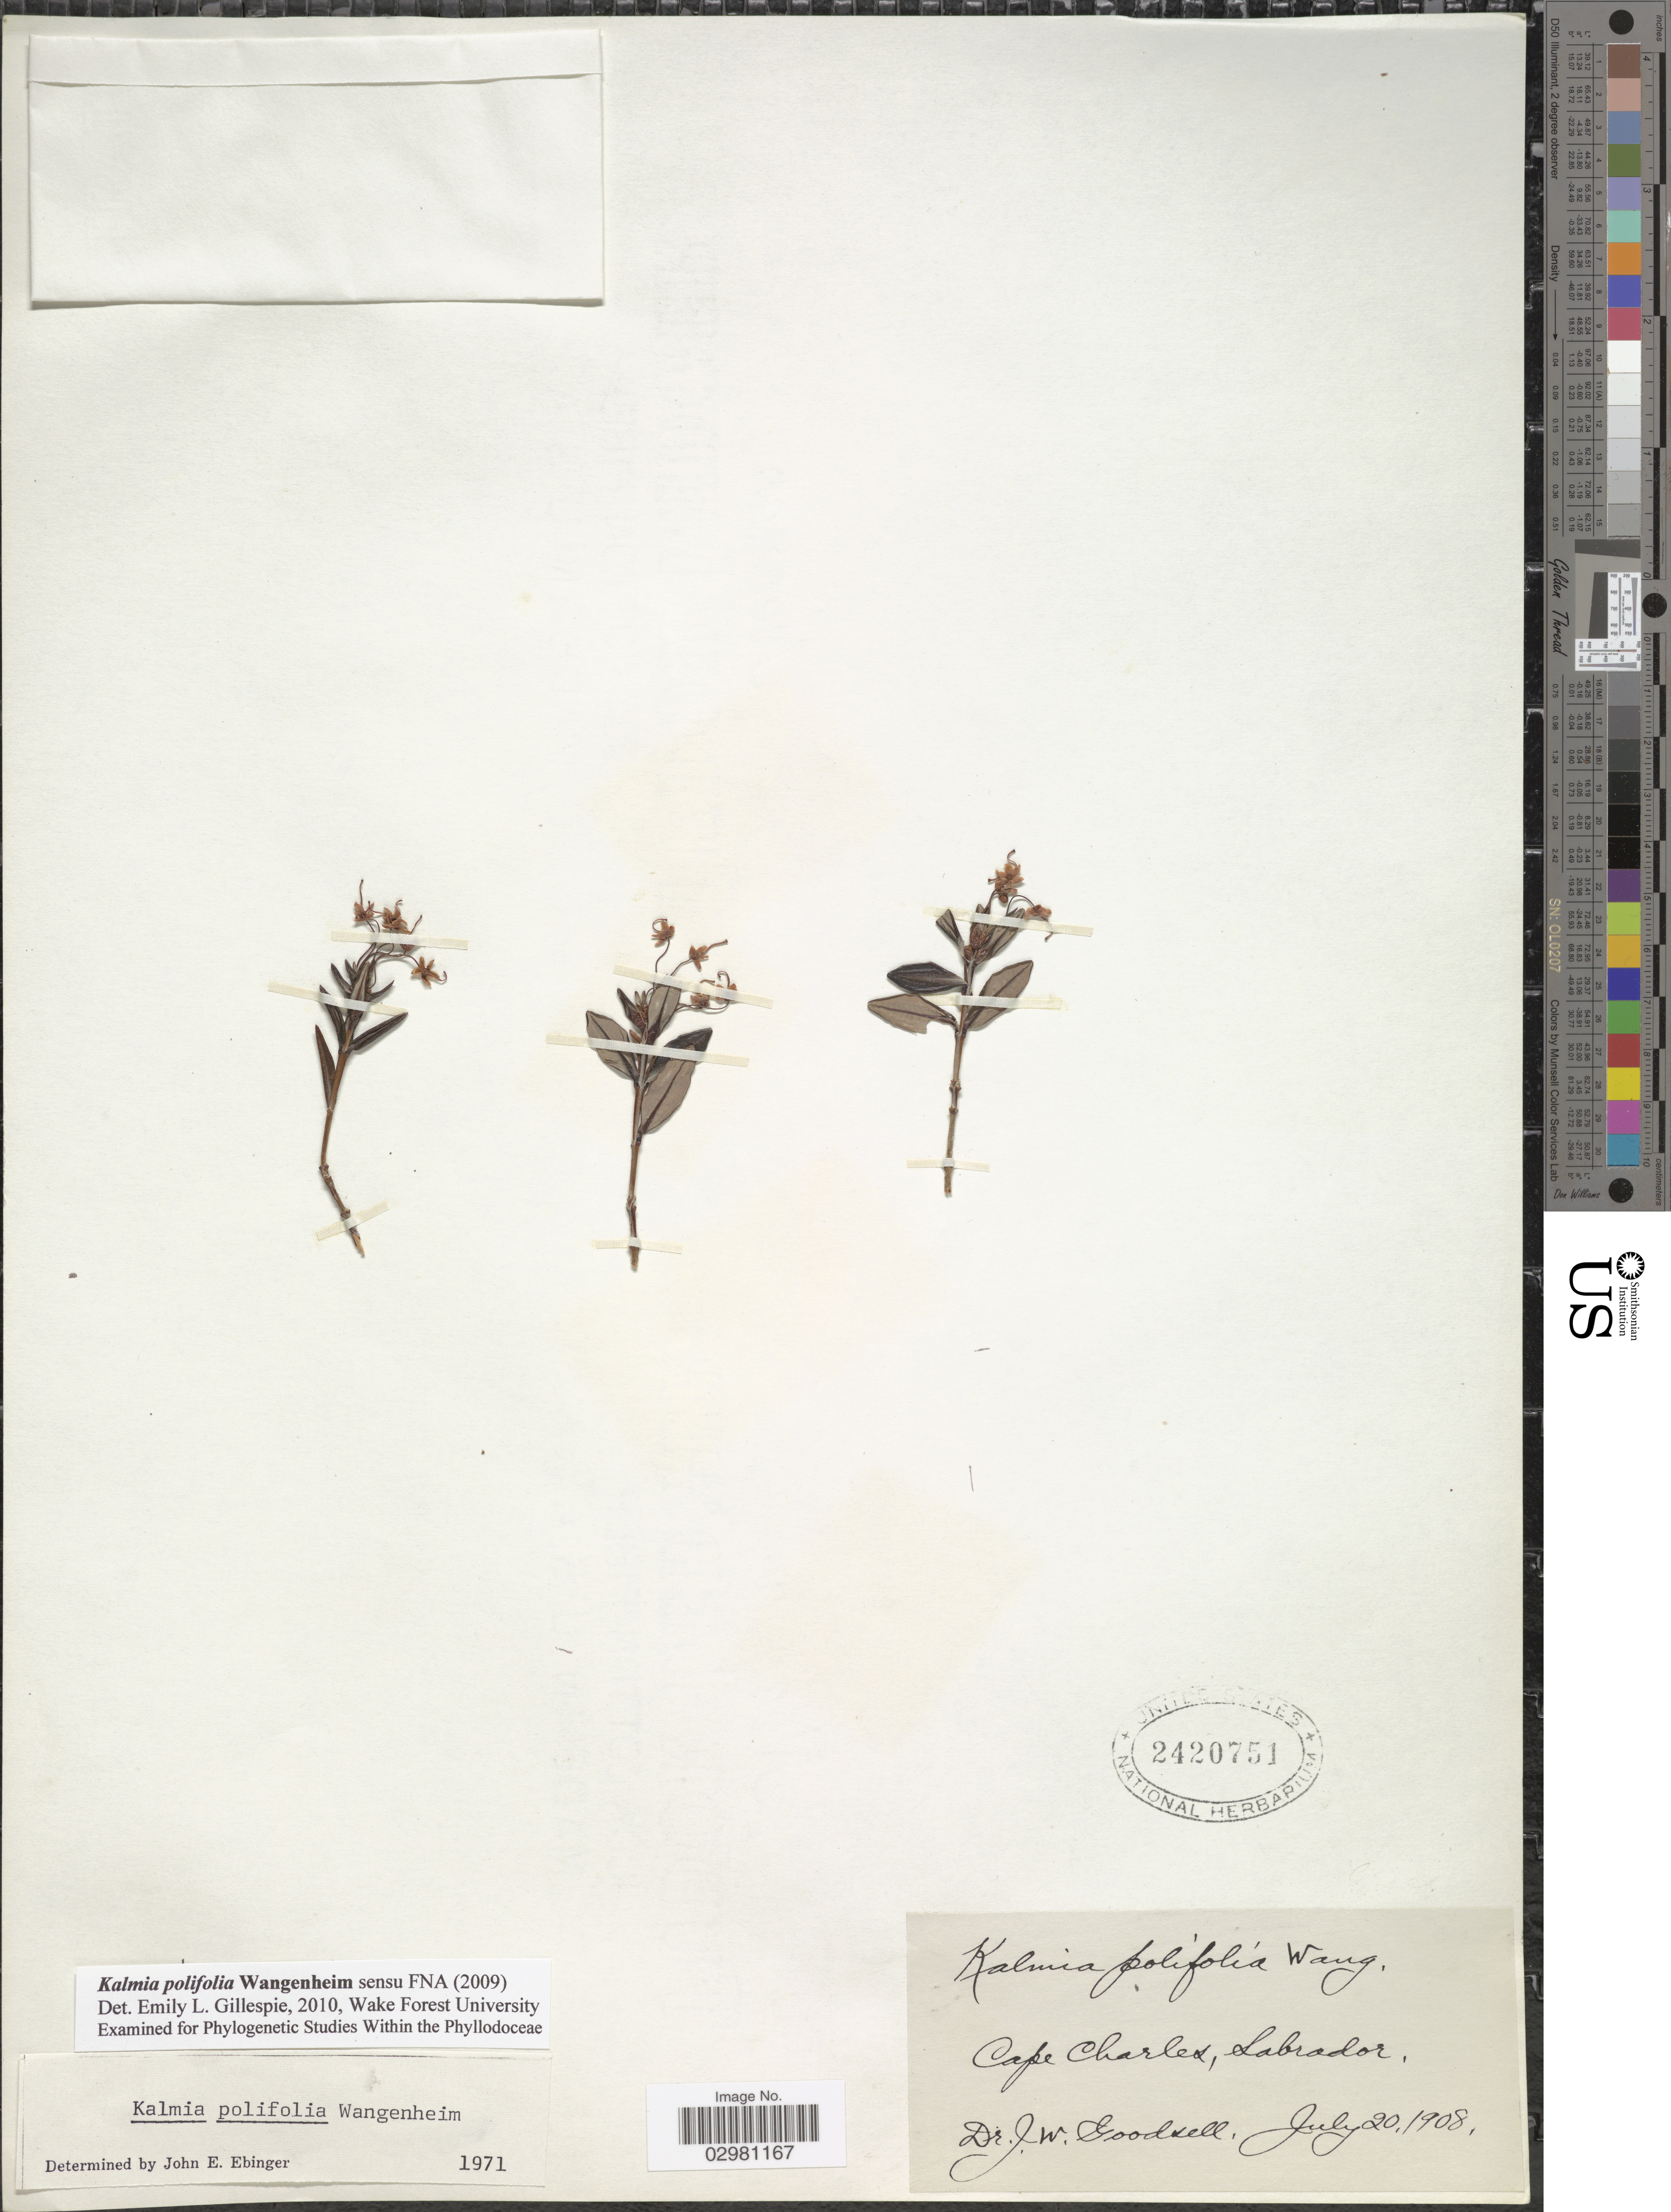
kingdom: Plantae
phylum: Tracheophyta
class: Magnoliopsida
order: Ericales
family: Ericaceae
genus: Kalmia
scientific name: Kalmia polifolia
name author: Wangenh.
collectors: J. Goodsell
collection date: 1908-07-20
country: Canada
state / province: Newfoundland and Labrador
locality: Cape Charles, Labrador.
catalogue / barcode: US 2420751